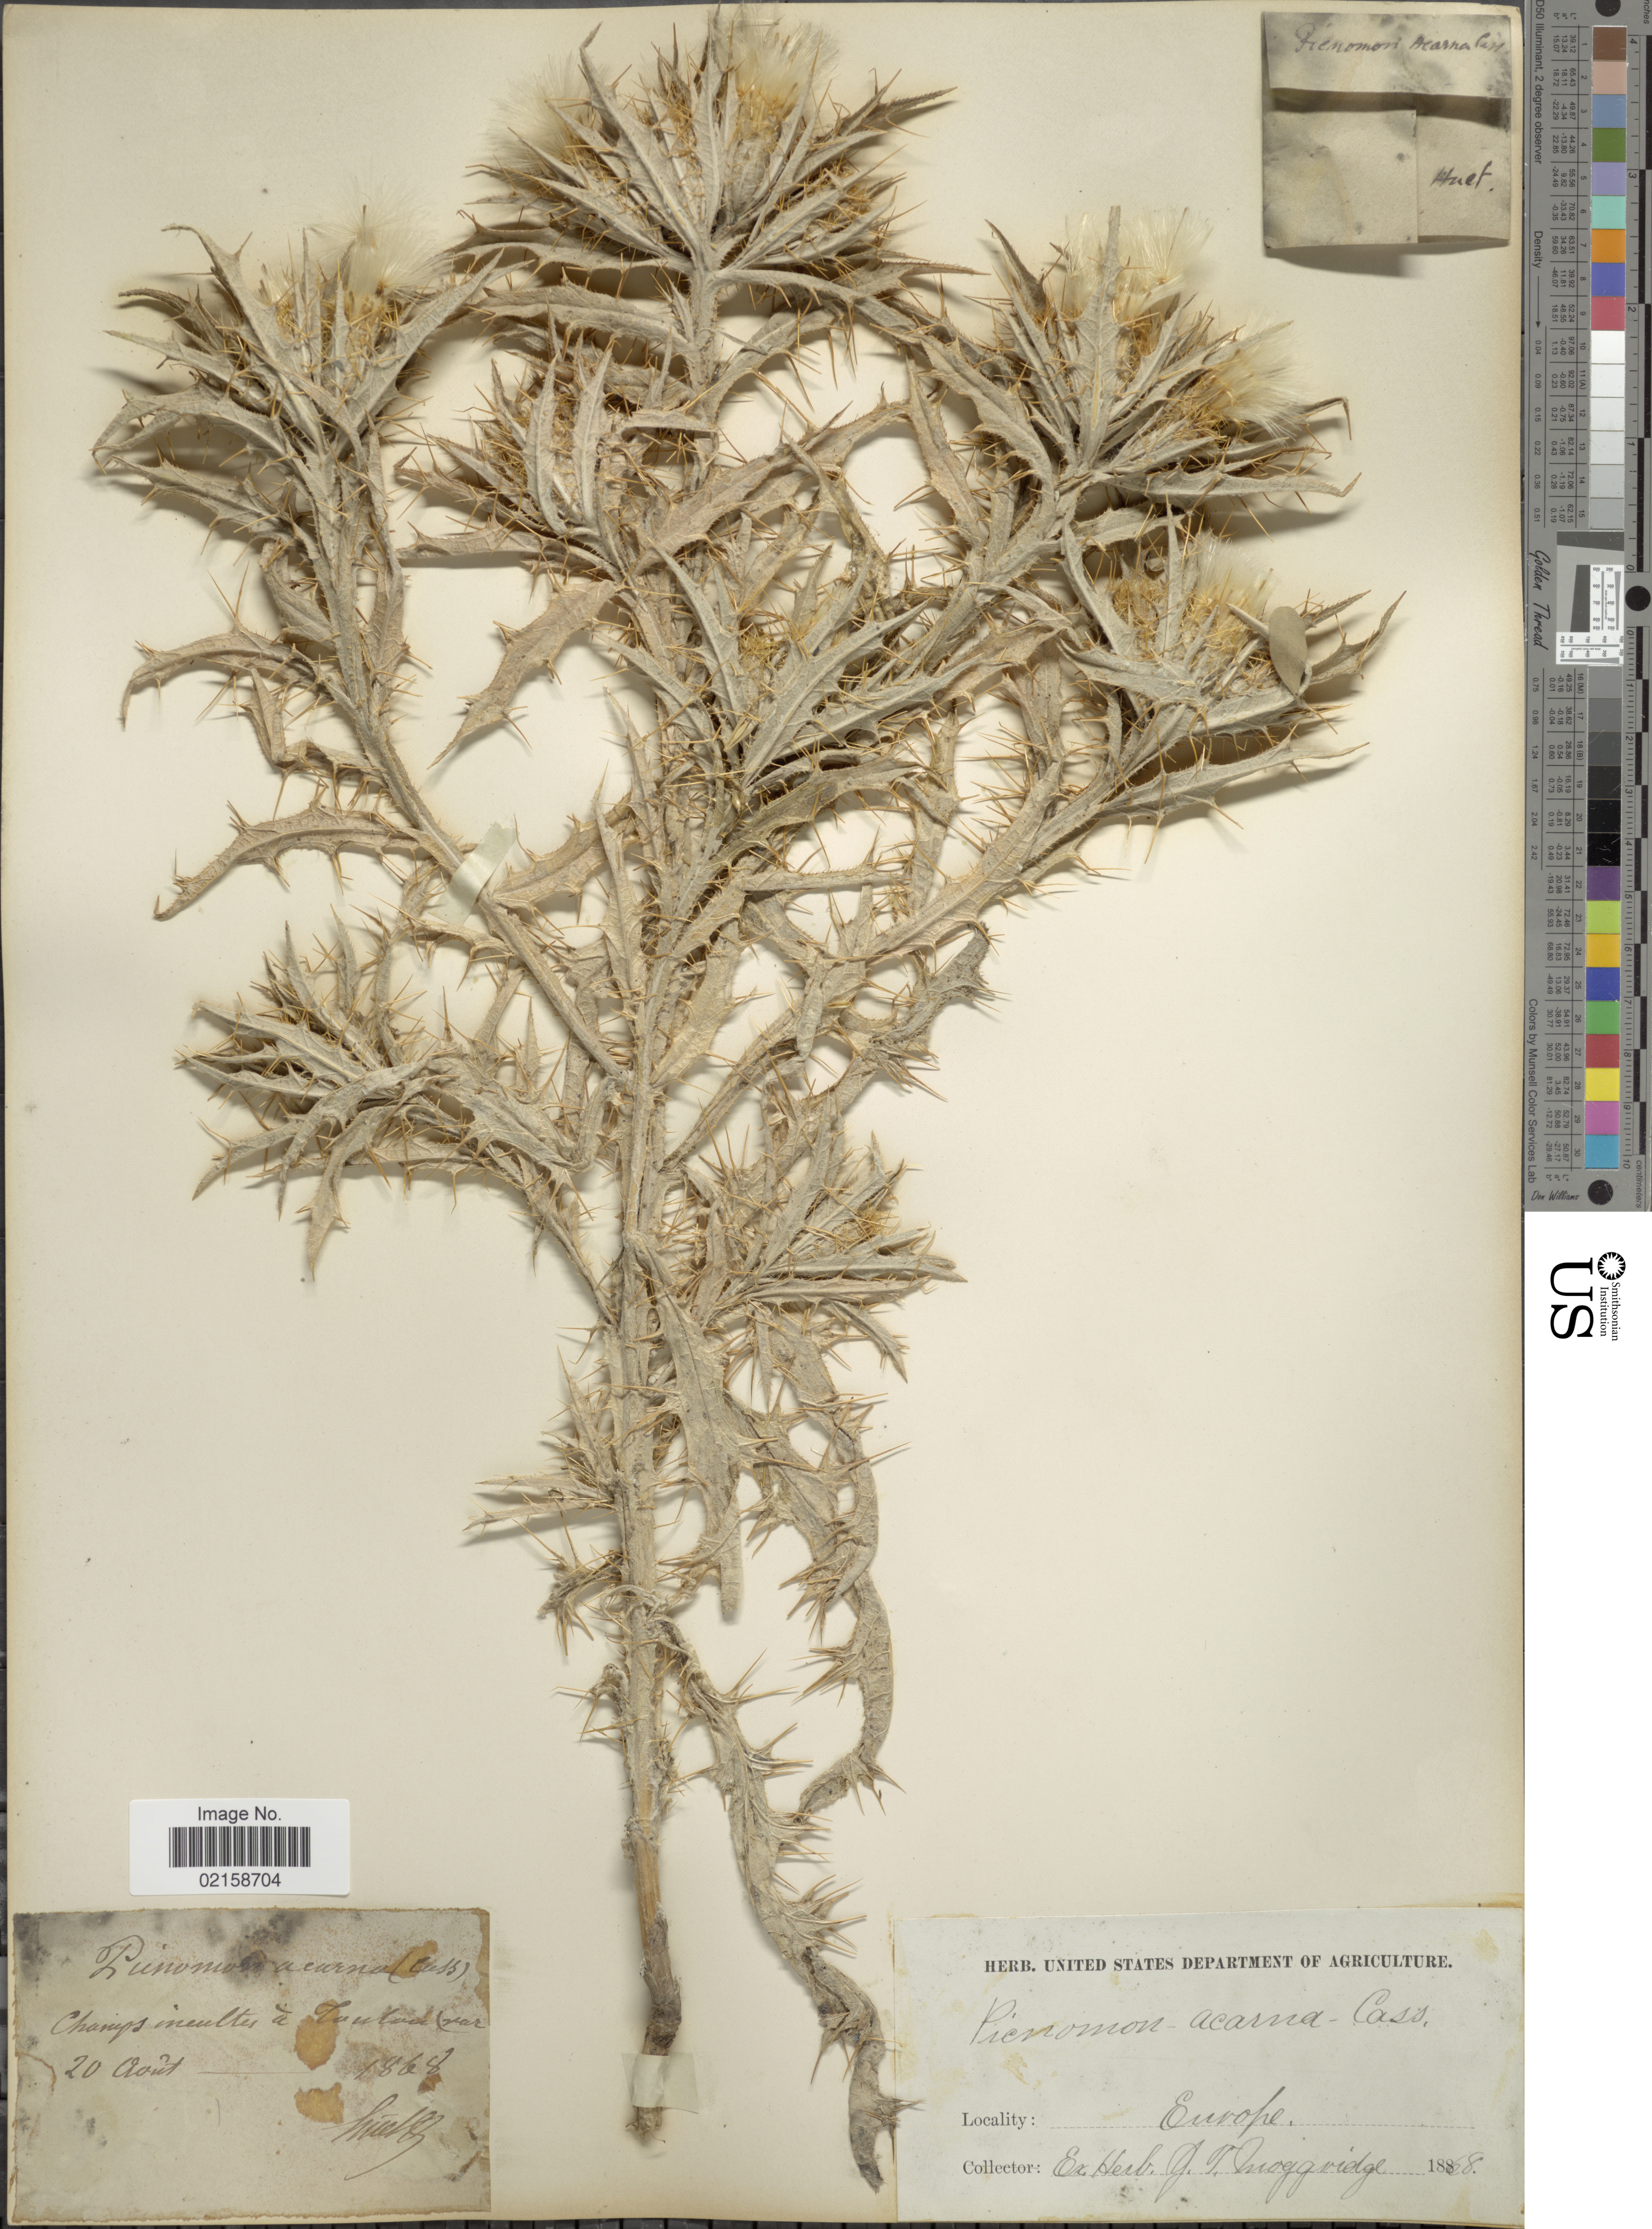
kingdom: Plantae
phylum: Tracheophyta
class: Magnoliopsida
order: Asterales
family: Asteraceae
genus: Picnomon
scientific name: Picnomon acarna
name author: (L.) Cass.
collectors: ex herb. J.T. Moggridge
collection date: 1868-08-20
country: France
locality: Champs mueltes a Toulouse, Europe. [interpreted]